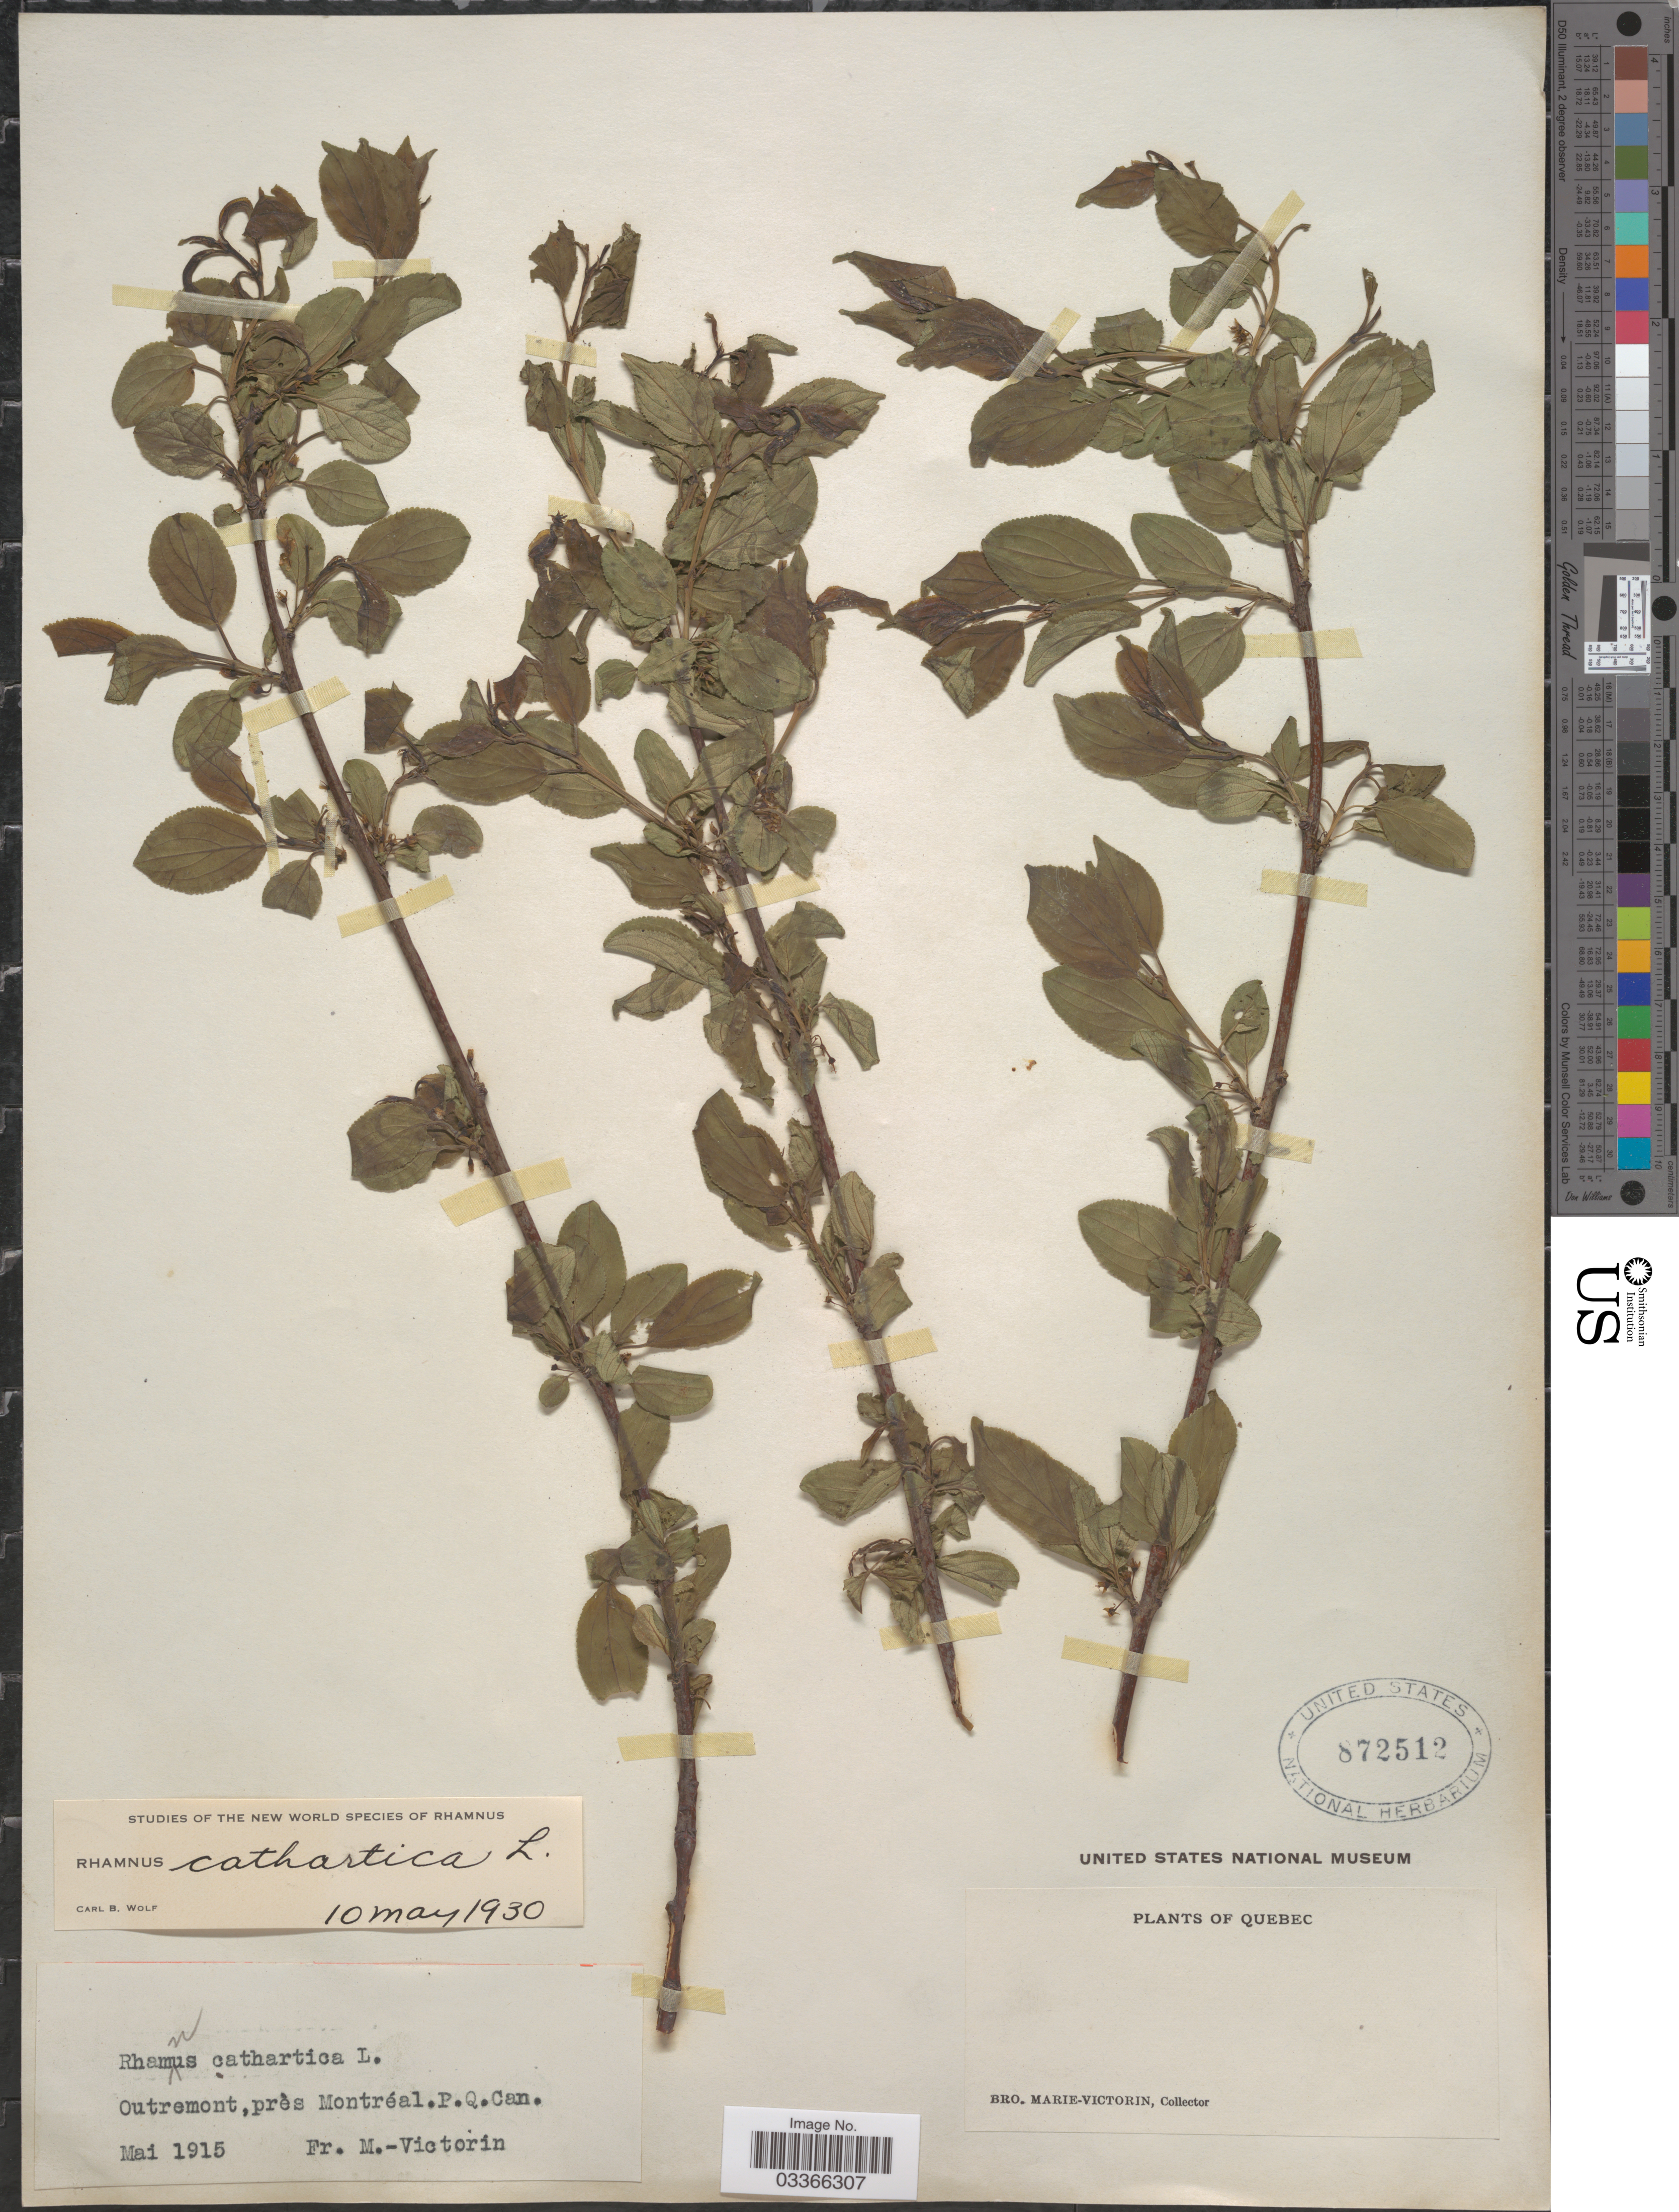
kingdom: Plantae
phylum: Tracheophyta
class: Magnoliopsida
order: Rosales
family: Rhamnaceae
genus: Rhamnus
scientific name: Rhamnus cathartica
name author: L.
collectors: Fr. Marie-Victorin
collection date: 1915-05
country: Canada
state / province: Quebec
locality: Outremont, près Montréal.P.Q.Can.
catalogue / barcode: US 872512